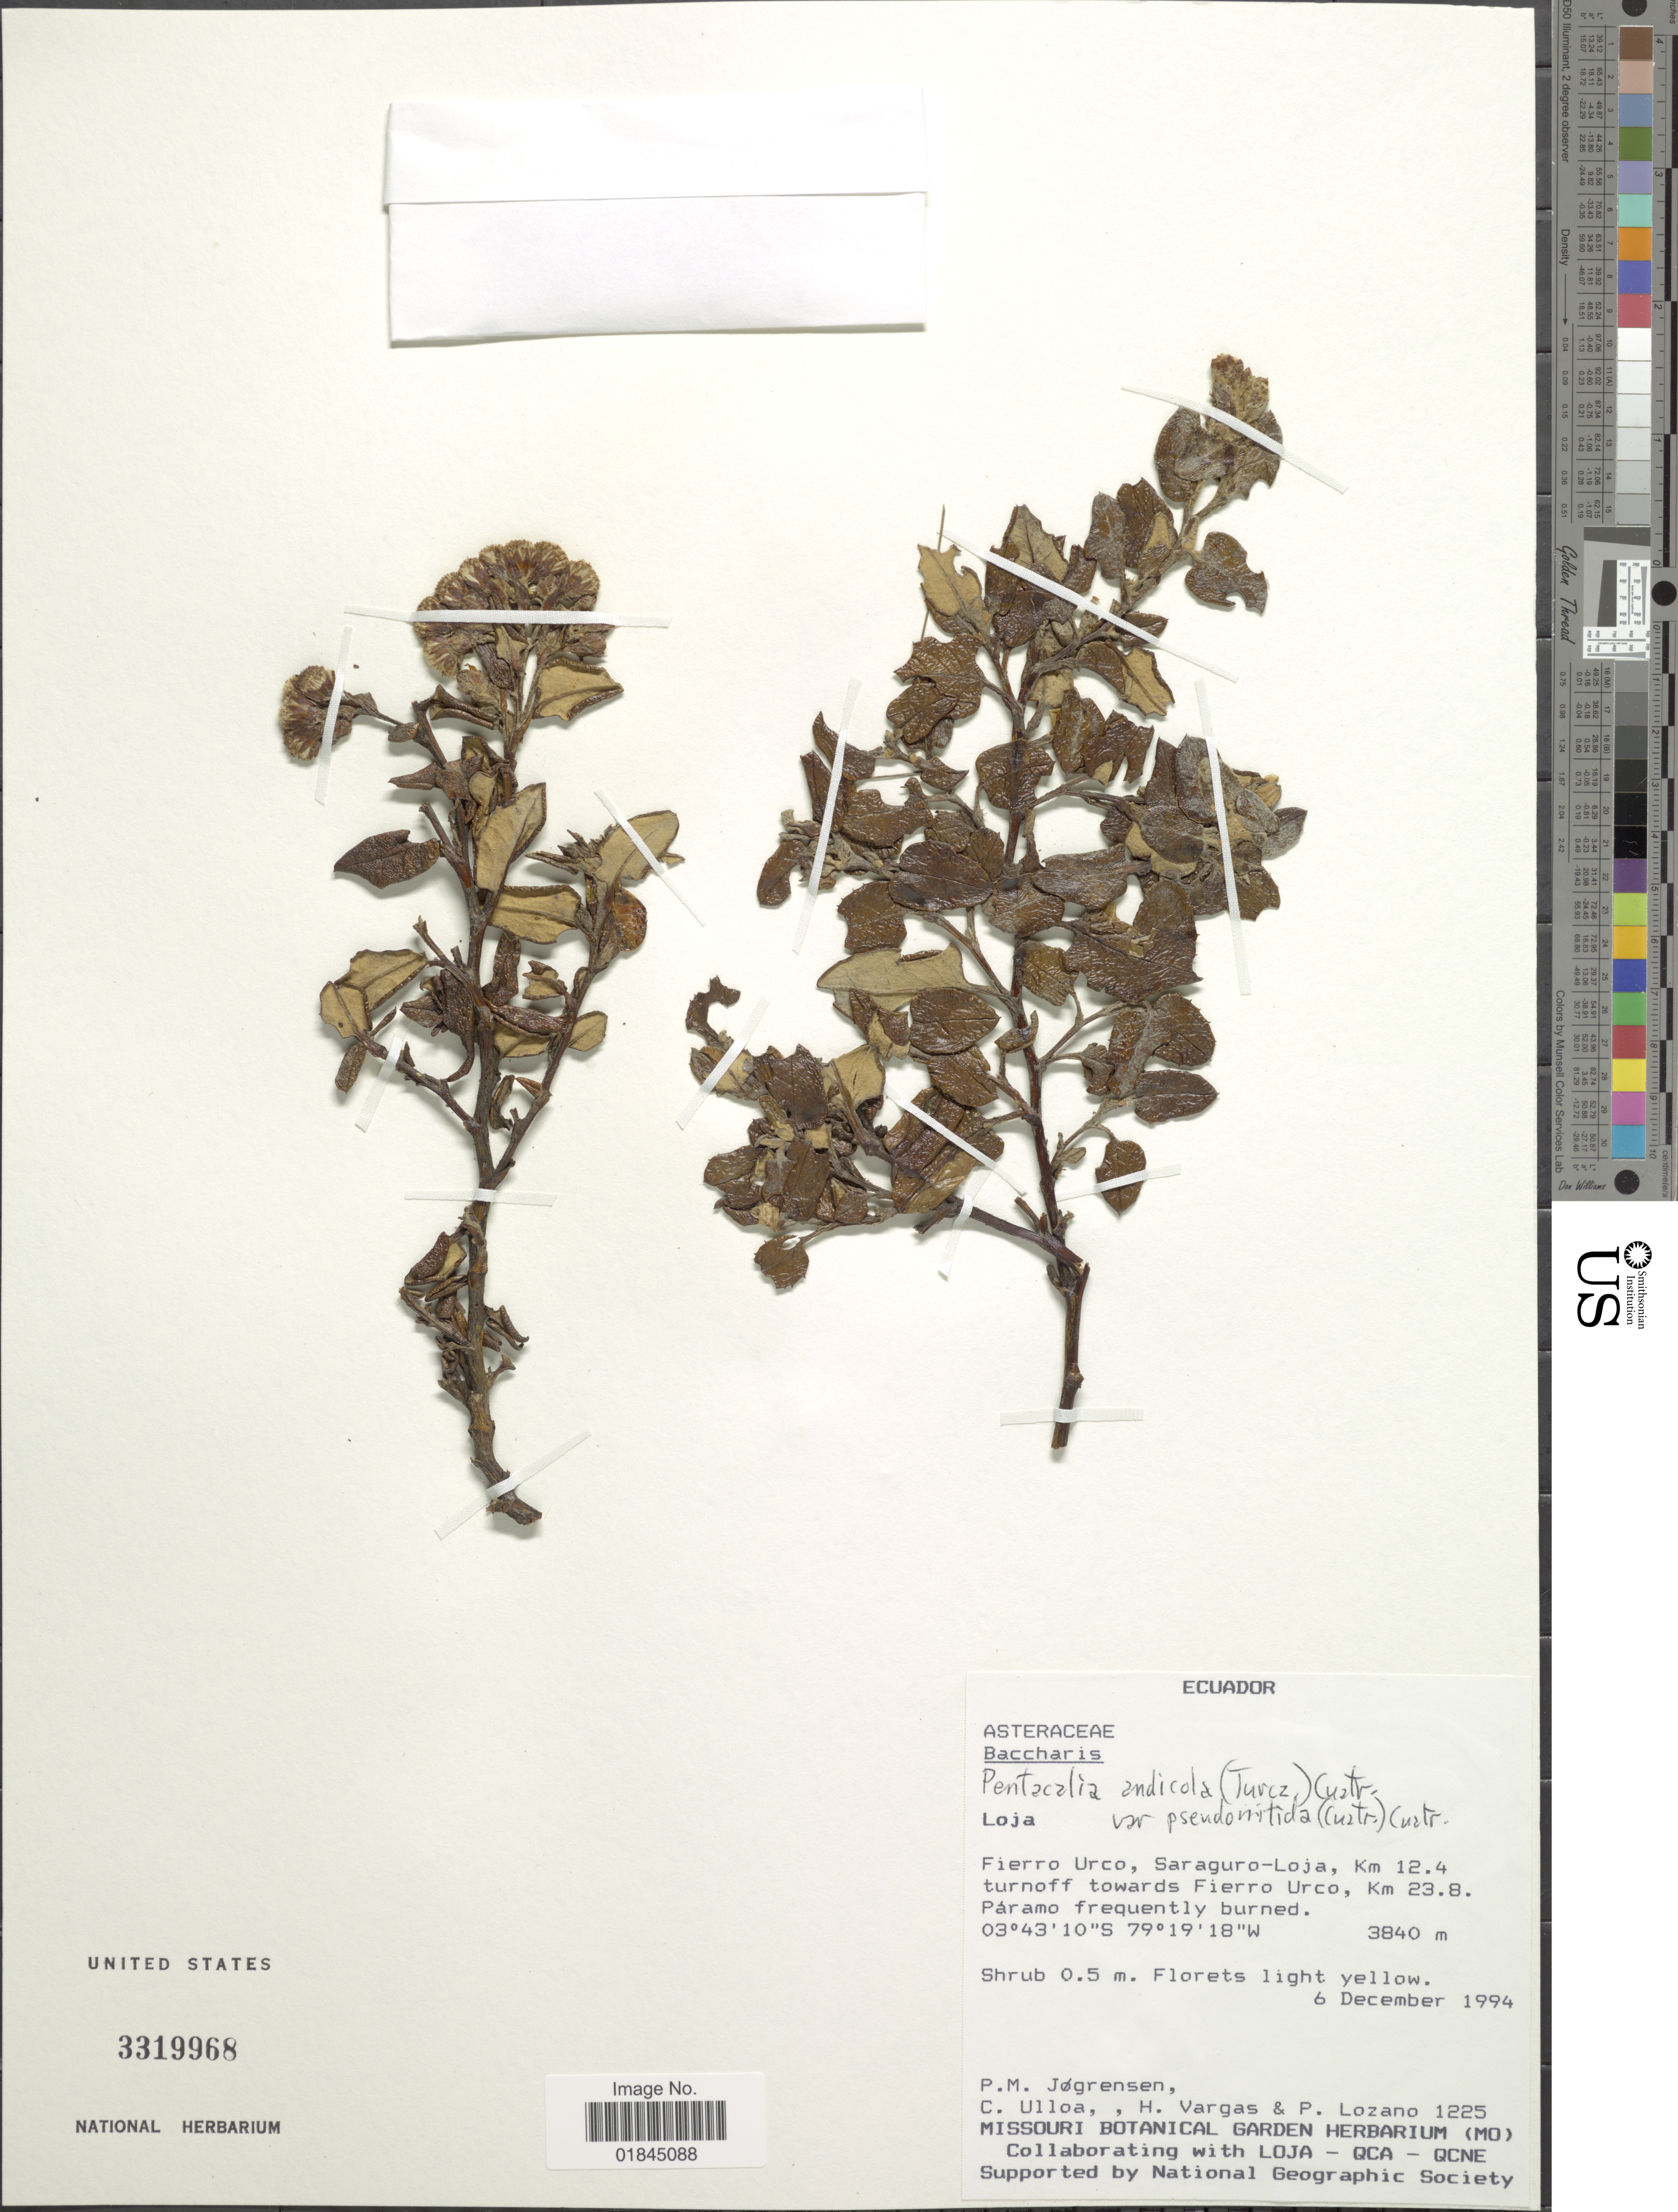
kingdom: Plantae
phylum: Tracheophyta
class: Magnoliopsida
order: Asterales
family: Asteraceae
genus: Pentacalia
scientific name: Pentacalia andicola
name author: (Turcz.) Cuatrec.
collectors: P. Jørgensen, C. Ulloa, H. Vargas & P. Lozano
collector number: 1225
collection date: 1994-12-06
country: Ecuador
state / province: Loja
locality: Fierro Urco, saraguro-Loja, Km 12.4 turnoff towards Fierro Urco, Km 23.8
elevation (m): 3840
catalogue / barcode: US 3319968